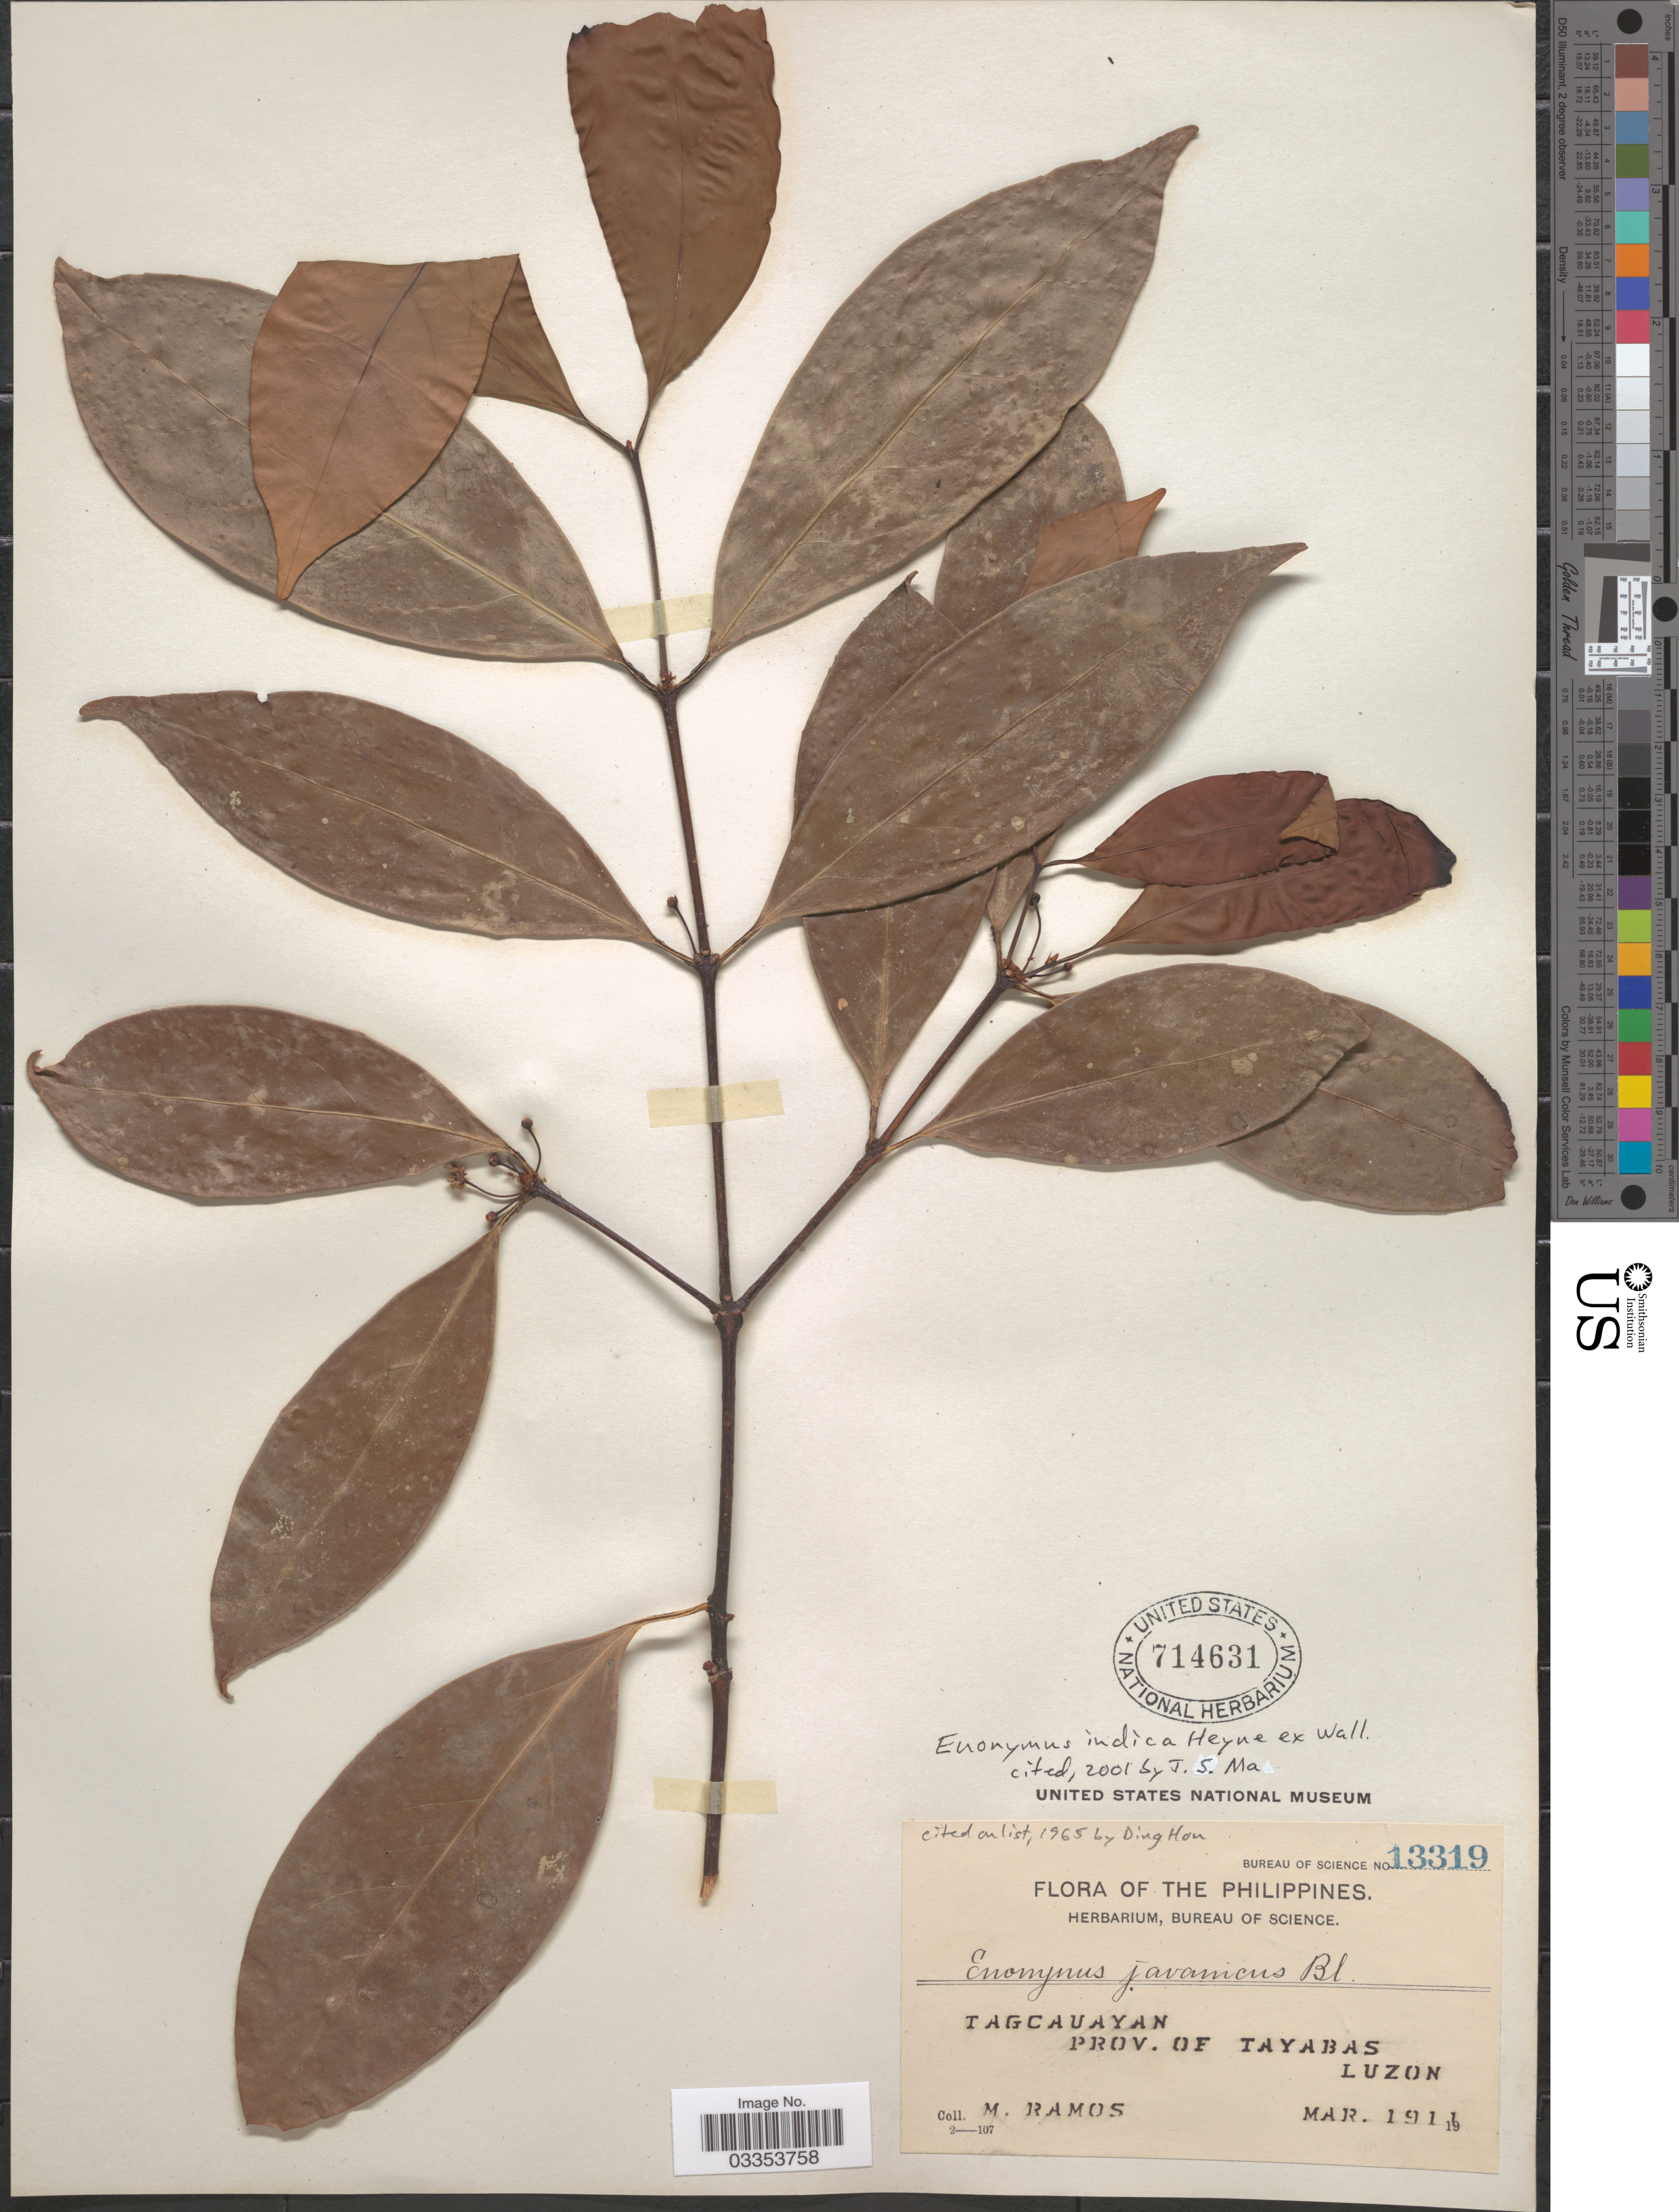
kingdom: Plantae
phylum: Tracheophyta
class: Magnoliopsida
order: Celastrales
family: Celastraceae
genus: Euonymus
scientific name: Euonymus indicus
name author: B. Heyne ex Wall.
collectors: M. Ramos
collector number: Bureau of Science 13319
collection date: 1911-03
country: Philippines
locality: Tagcauayan, prov. of Tayabas, Luzon.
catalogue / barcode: US 714631